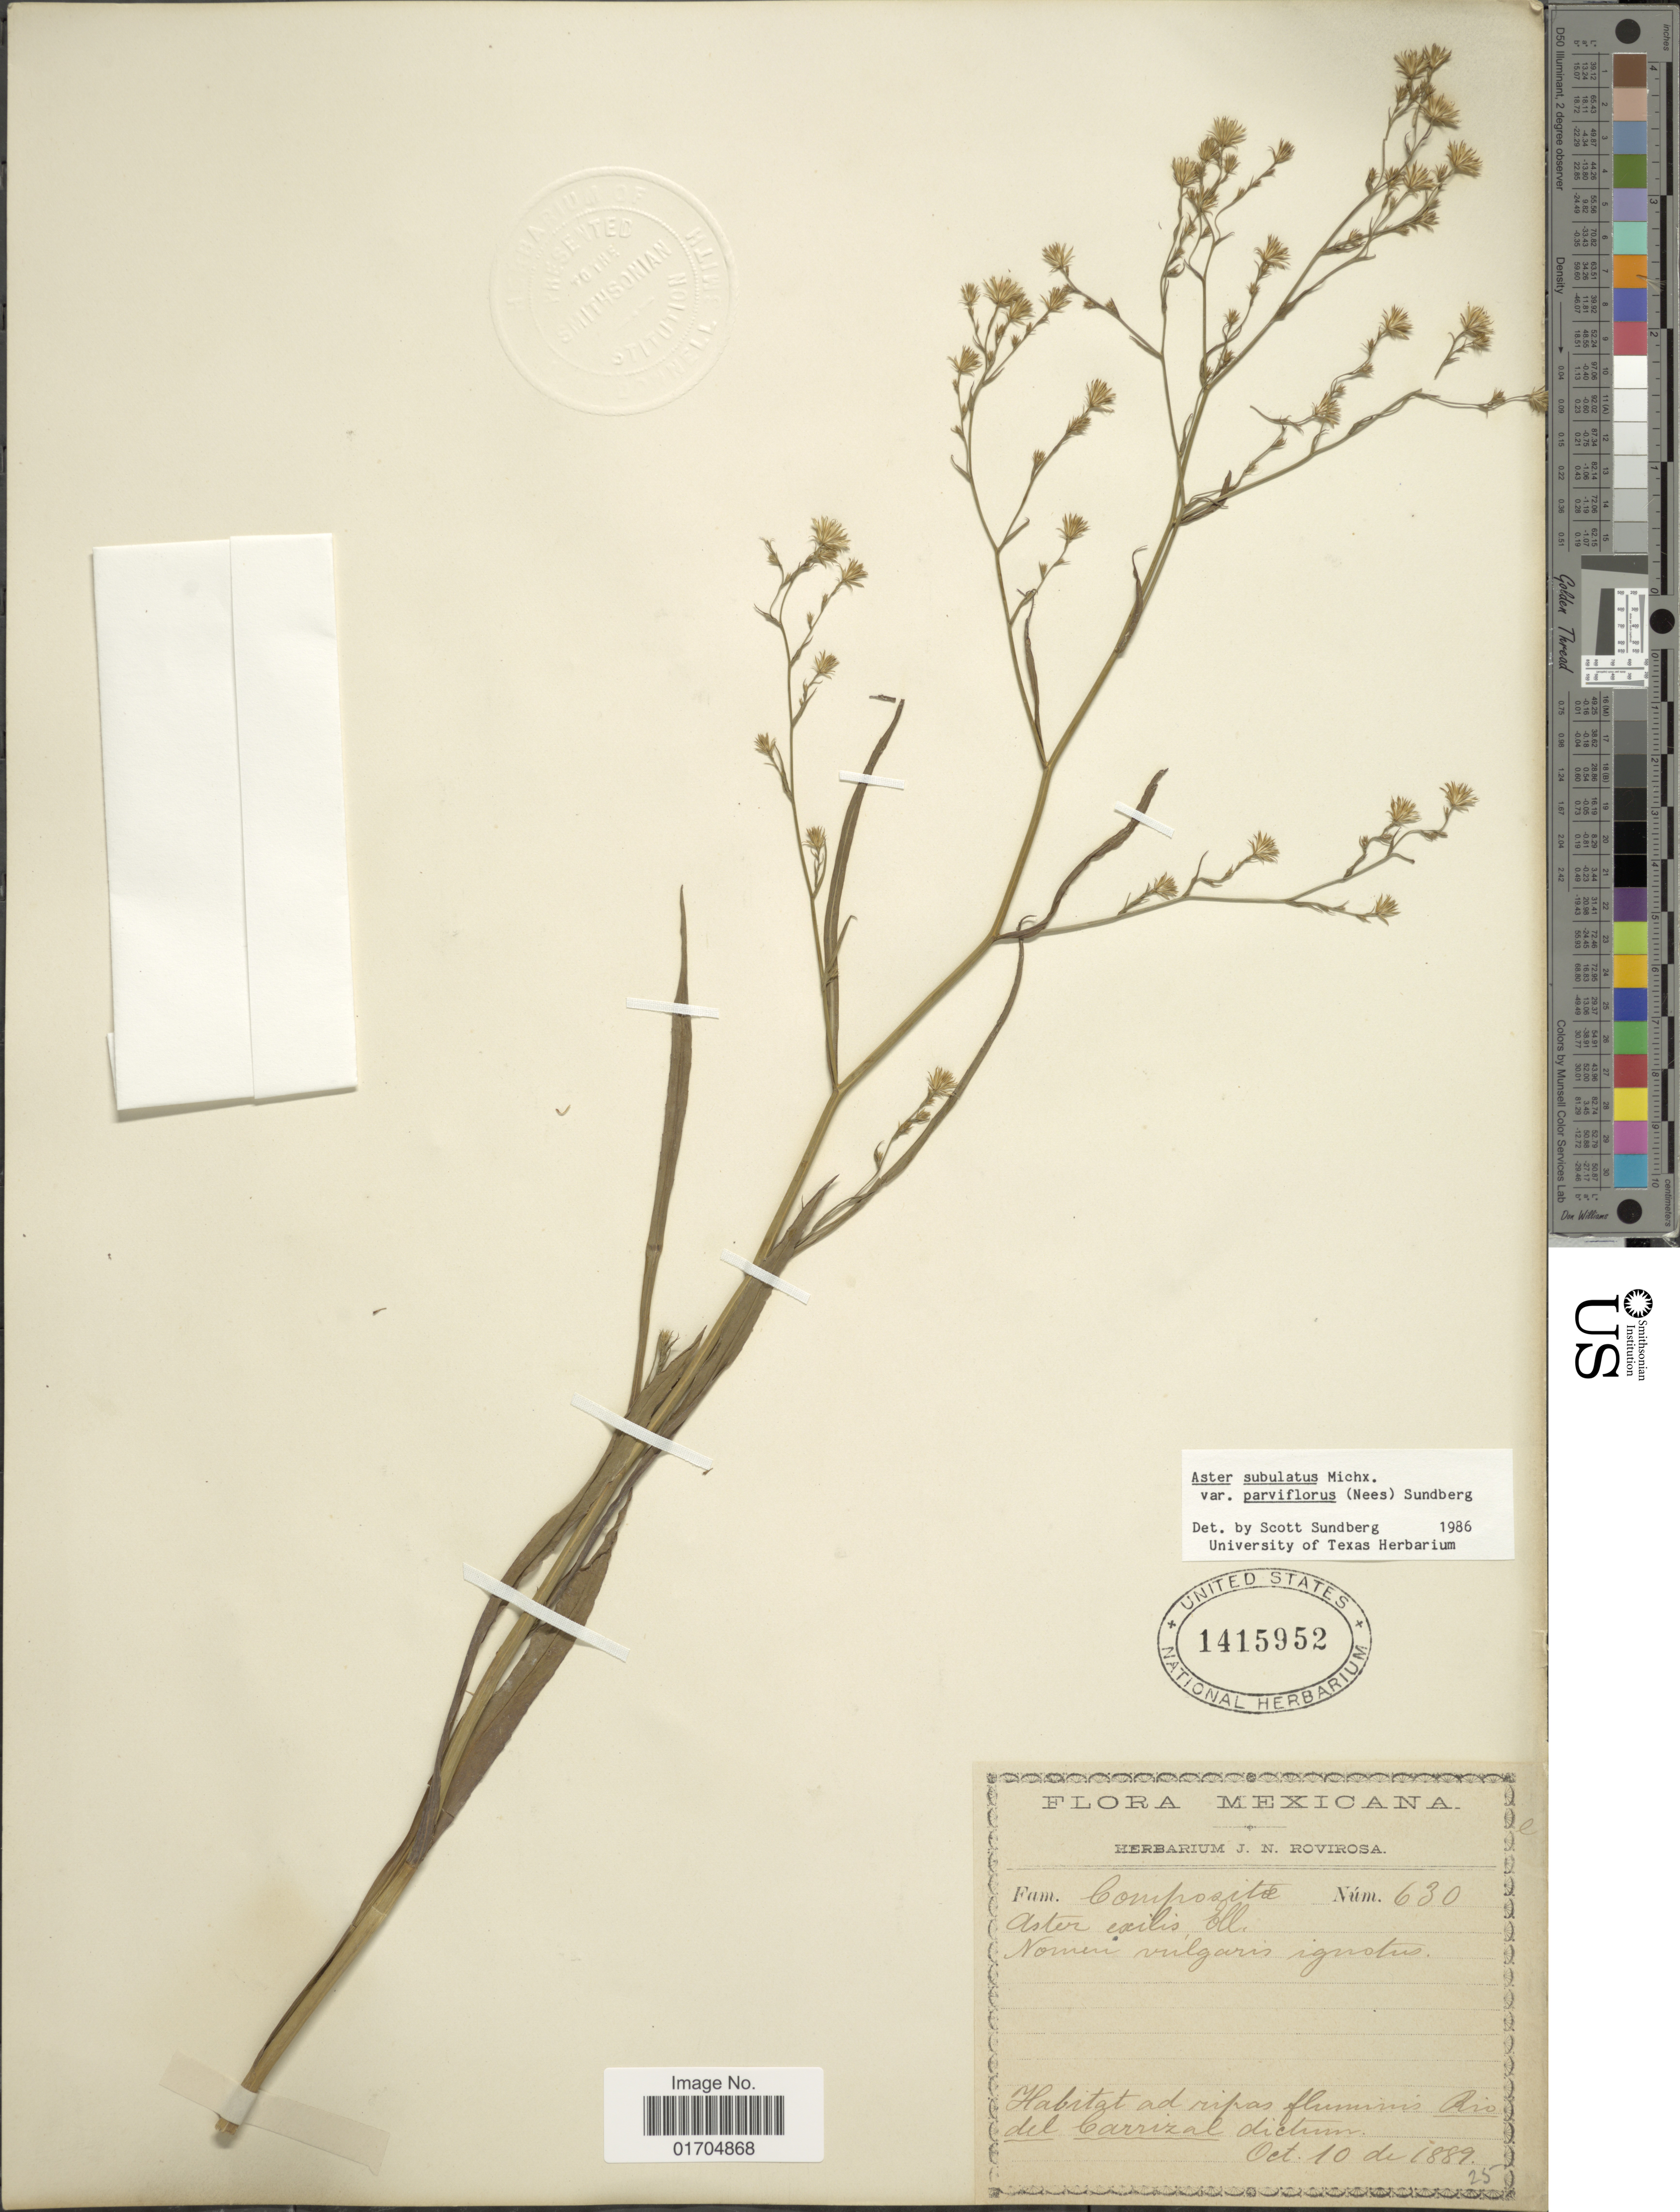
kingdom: Plantae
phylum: Tracheophyta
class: Magnoliopsida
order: Asterales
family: Asteraceae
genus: Symphyotrichum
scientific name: Symphyotrichum subulatum var. parviflorum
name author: (Nees) S.D. Sundb.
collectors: ex herb. J.N. Rovirosa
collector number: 630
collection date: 1889-10-10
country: Mexico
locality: Ad ripas fluminis Rio del Carrizal dictum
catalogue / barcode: US 1415952